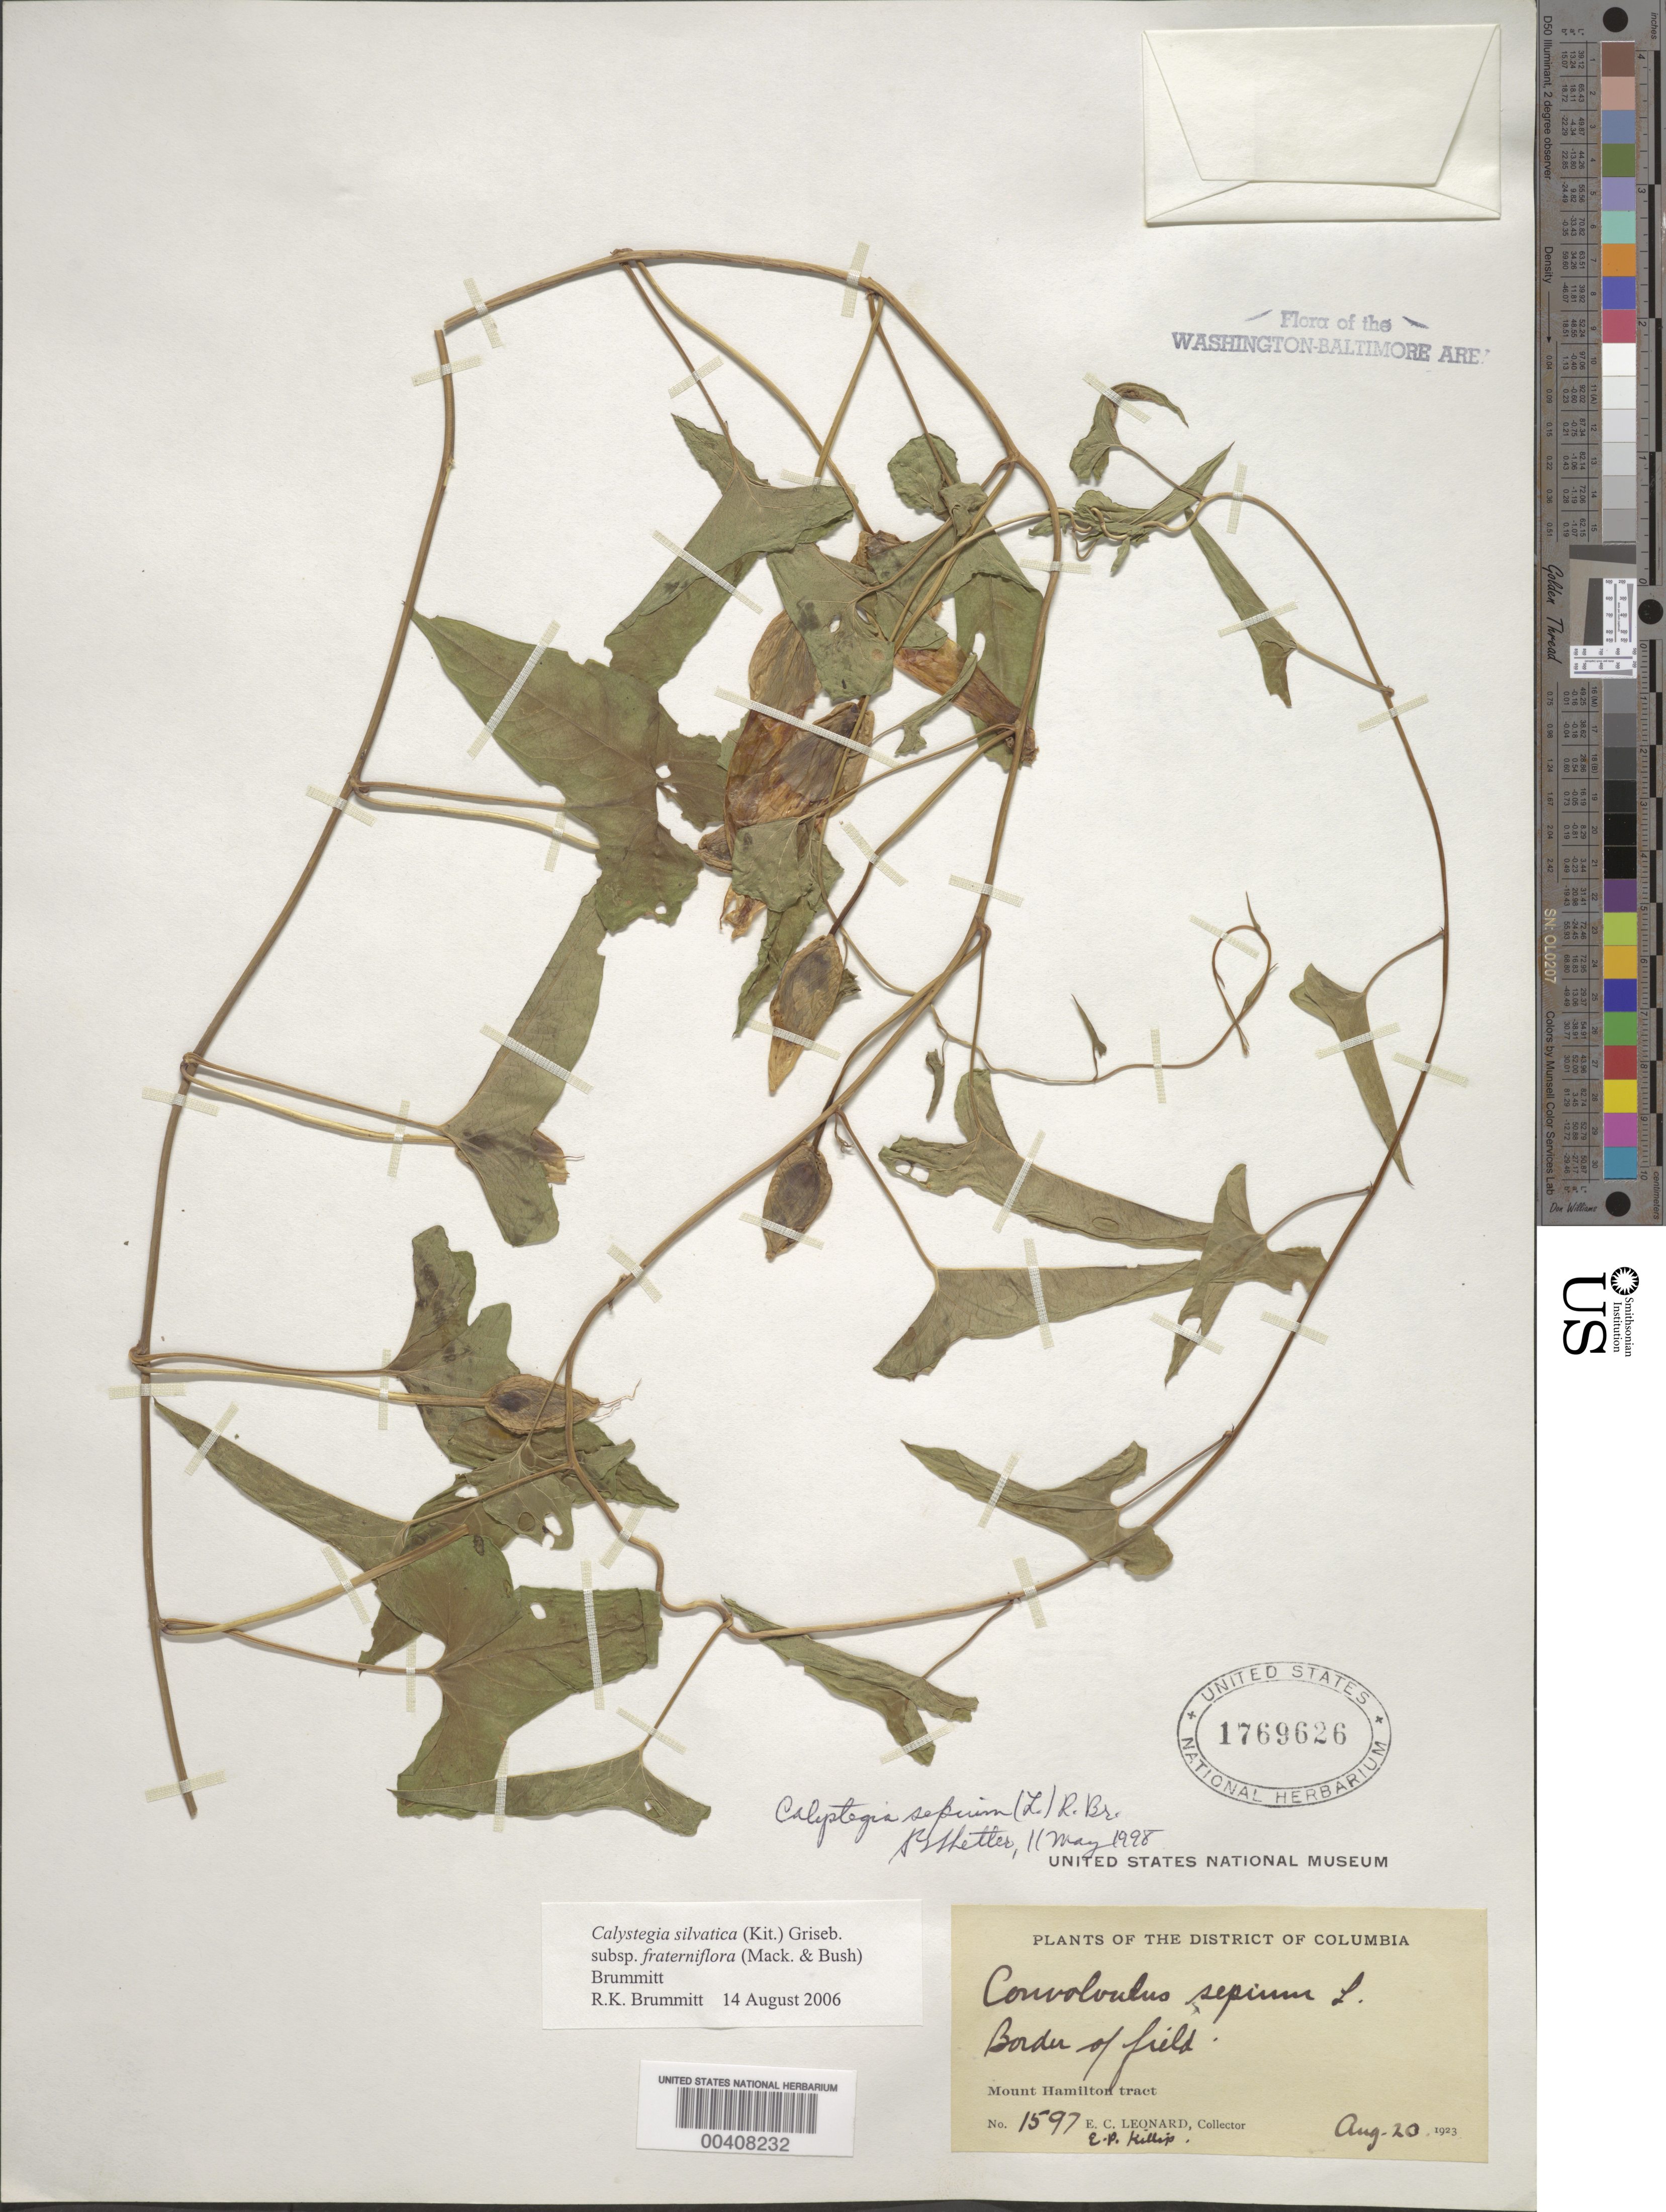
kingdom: Plantae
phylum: Tracheophyta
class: Magnoliopsida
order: Solanales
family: Convolvulaceae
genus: Calystegia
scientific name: Calystegia silvatica subsp. fraterniflora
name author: (Mack. & Bush) Brummitt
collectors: E. C. Leonard & E. P. Killip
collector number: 1597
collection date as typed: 20 Aug 1923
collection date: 1923-08-20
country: United States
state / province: District of Columbia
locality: border of Hamilton Tract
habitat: Border of field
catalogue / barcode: US 1769626